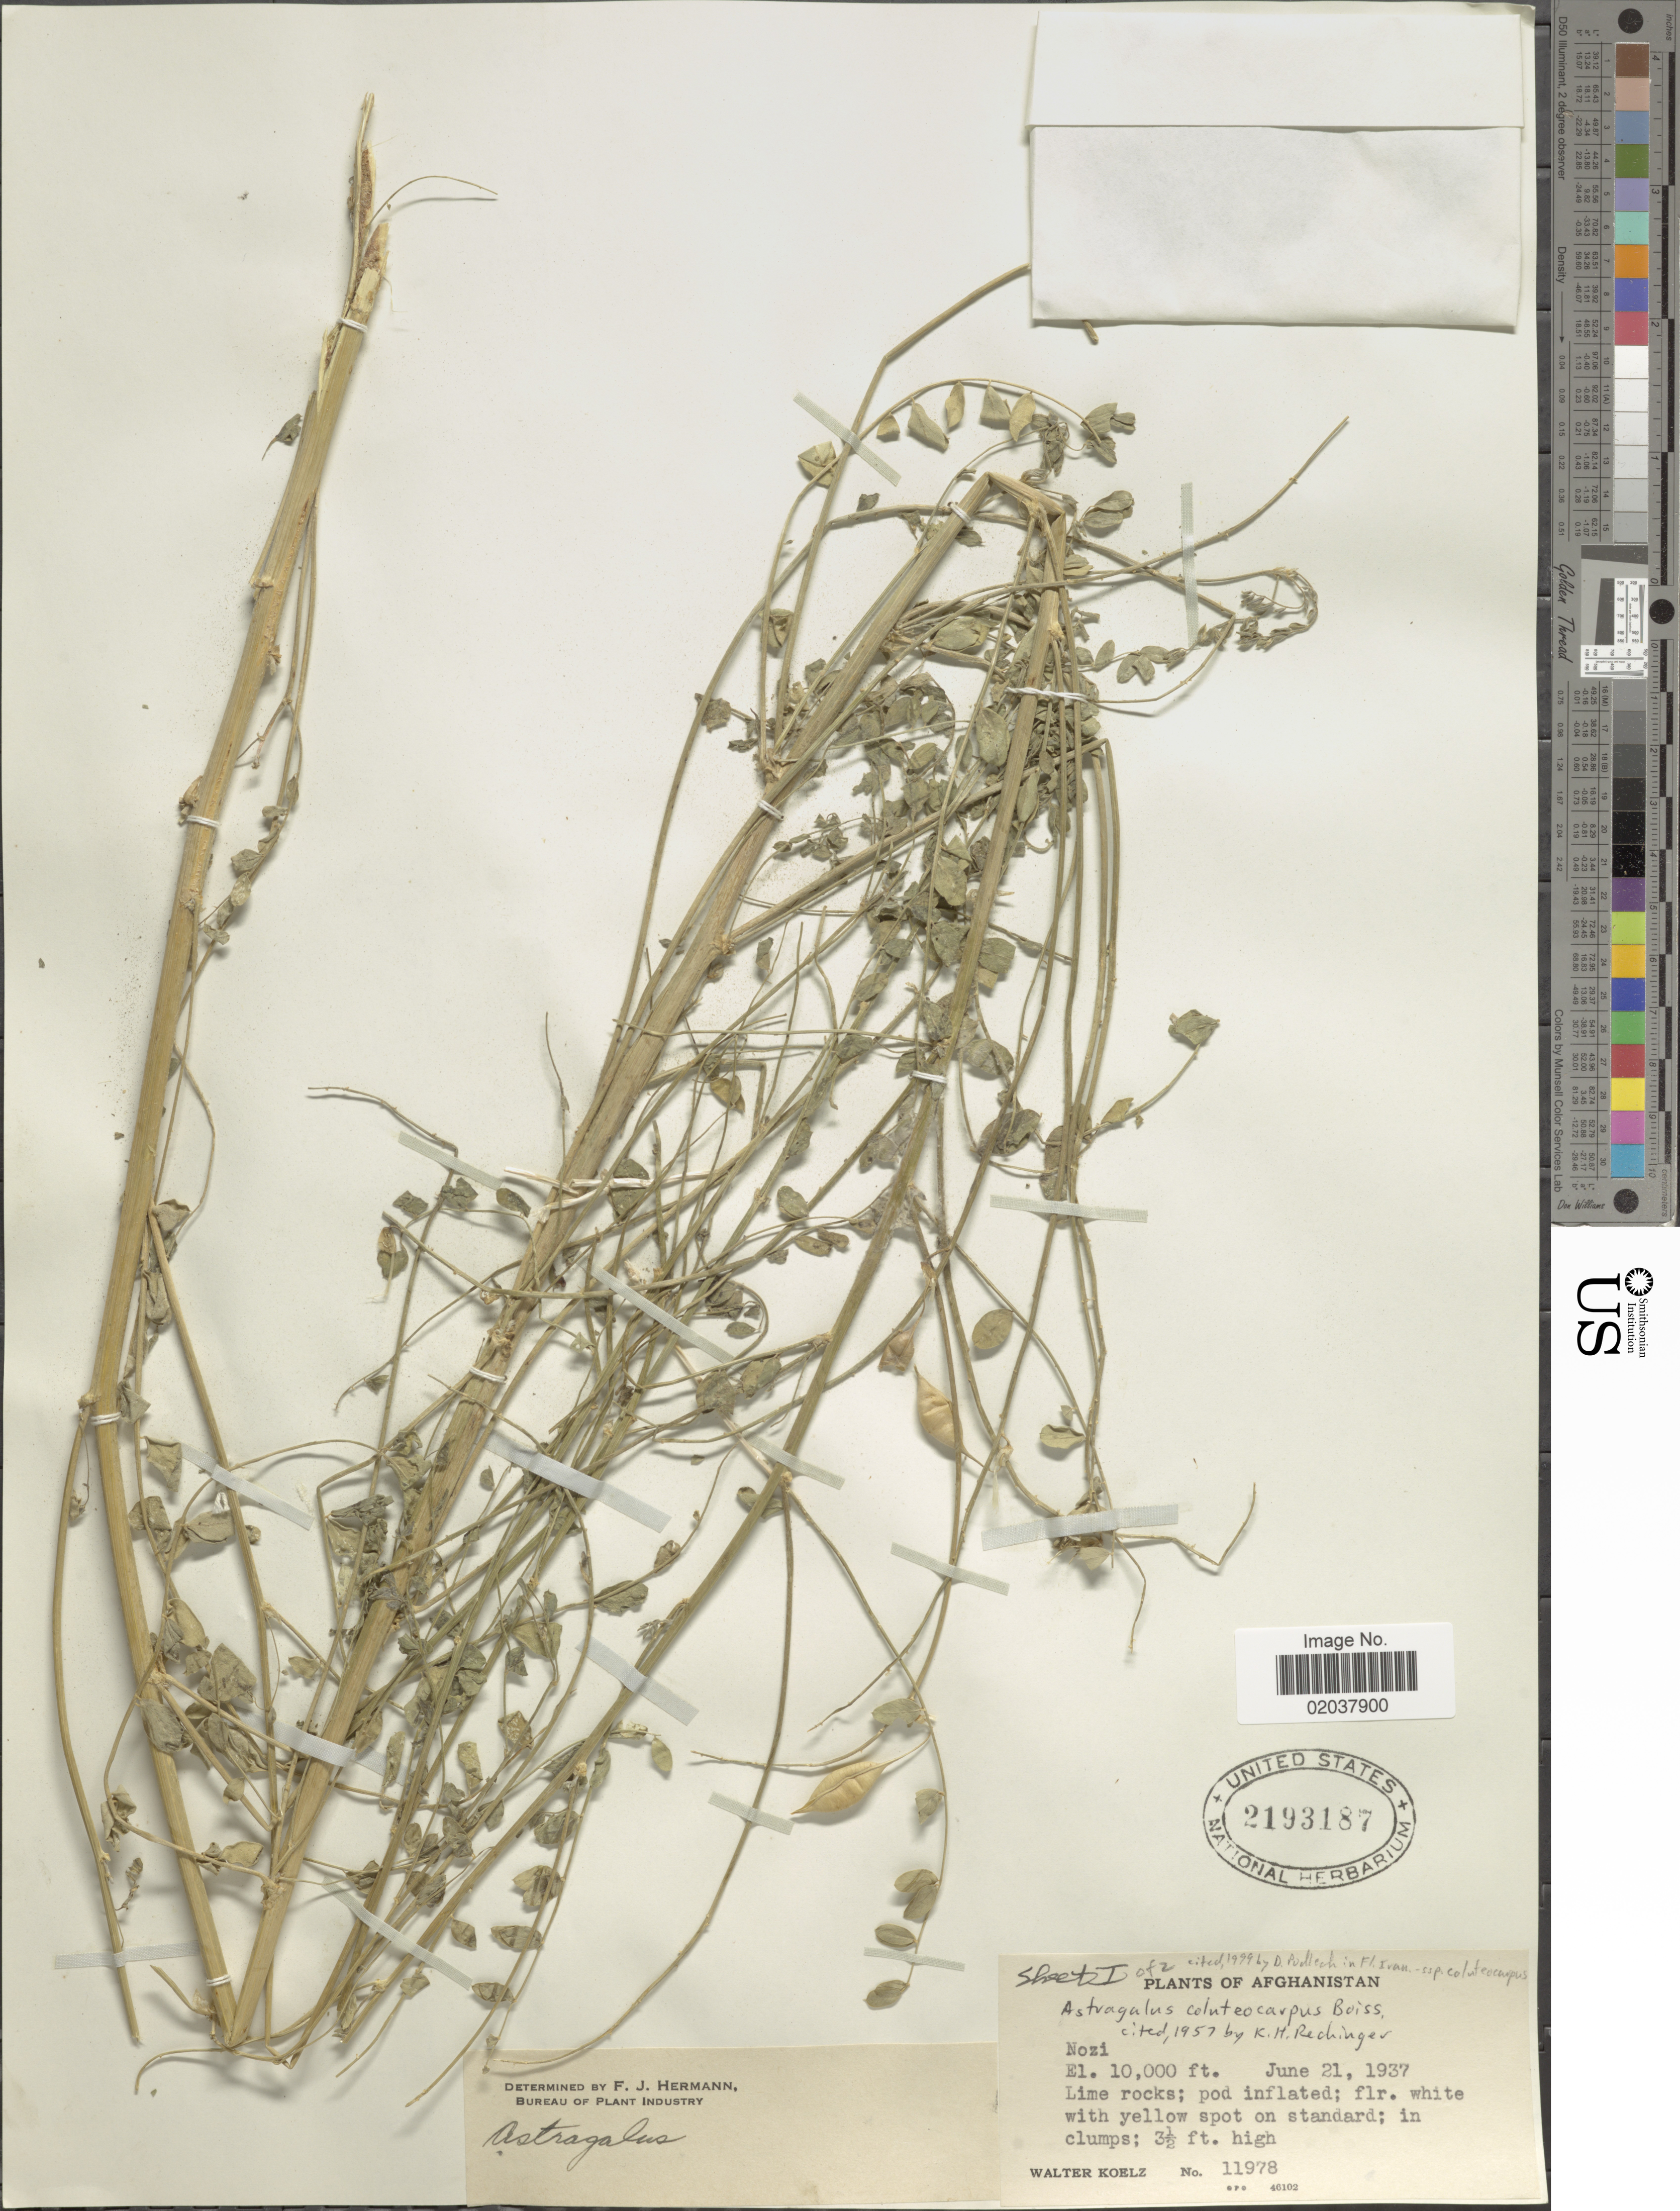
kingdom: Plantae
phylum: Tracheophyta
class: Magnoliopsida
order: Fabales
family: Fabaceae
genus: Astragalus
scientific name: Astragalus coluteocarpus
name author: Boiss.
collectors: W. N. Koelz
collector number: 11978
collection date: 1937-06-21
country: Afghanistan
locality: Nozi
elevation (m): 3048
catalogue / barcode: US 2193187